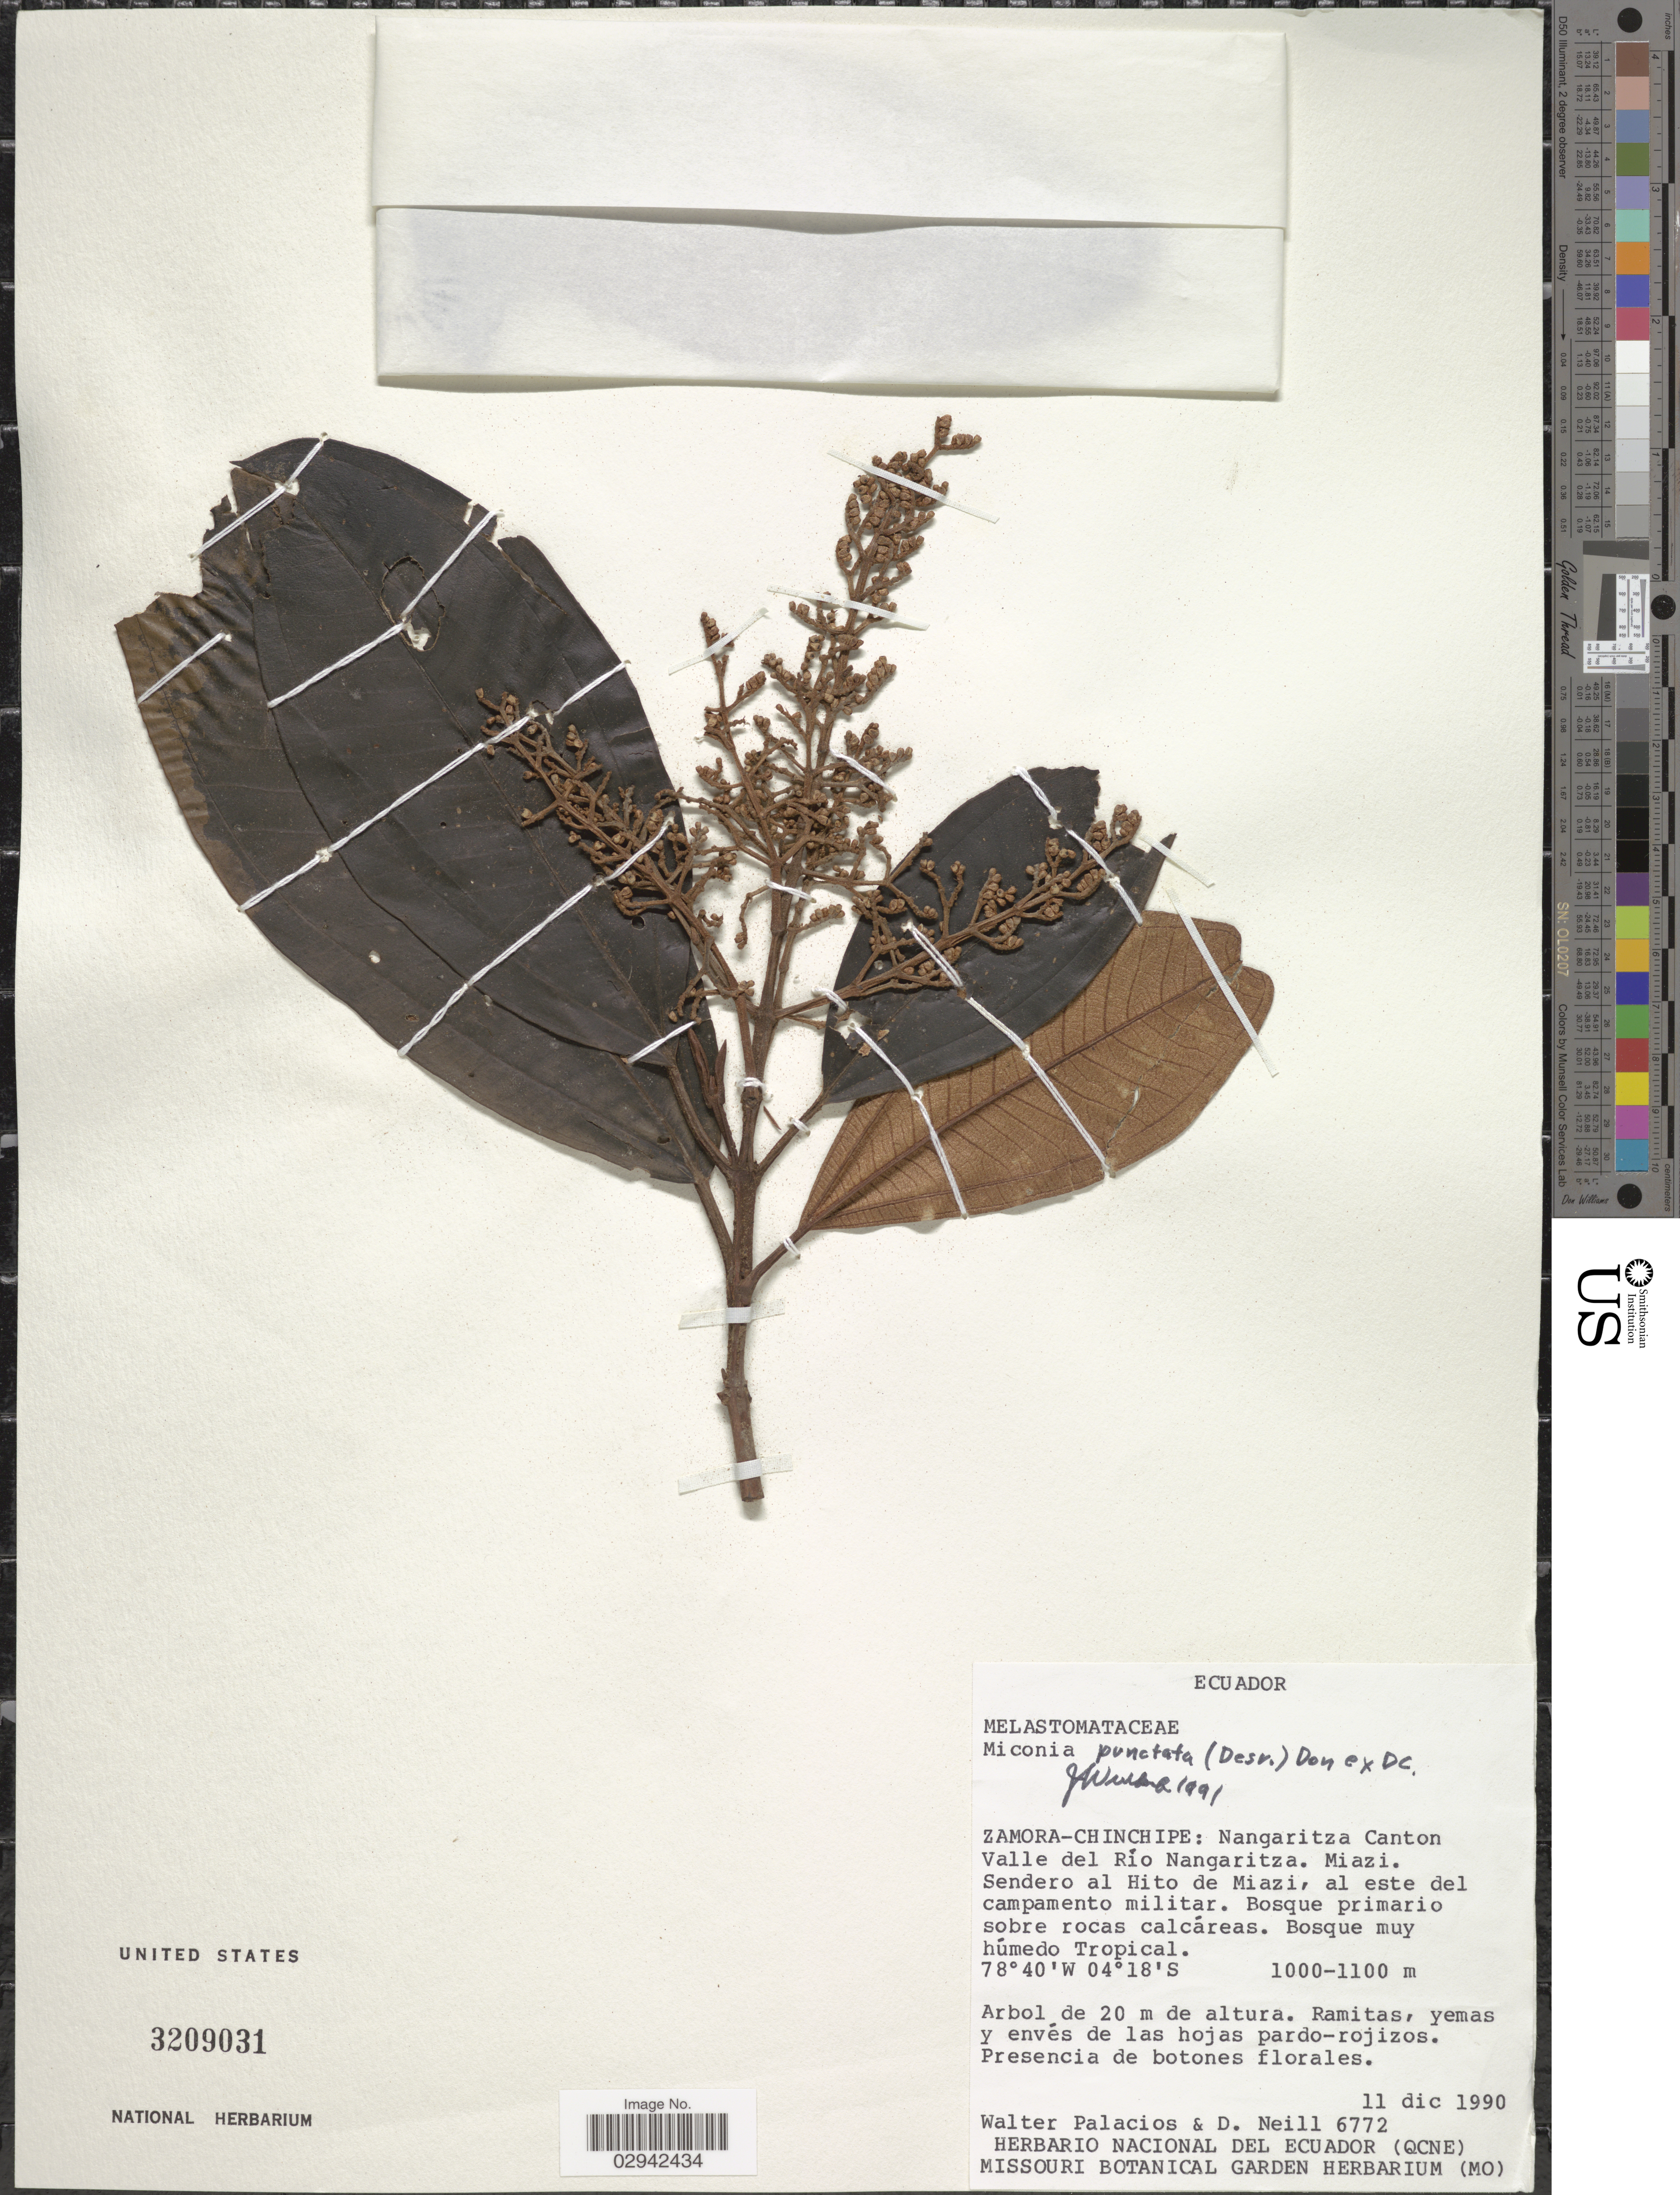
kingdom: Plantae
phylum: Tracheophyta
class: Magnoliopsida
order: Myrtales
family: Melastomataceae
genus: Miconia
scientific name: Miconia punctata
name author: (Desr.) D. Don ex DC.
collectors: W. Palacios & D. Neill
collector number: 6772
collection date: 1990-12-11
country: Ecuador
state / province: Zamora-Chinchipe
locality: Nangaritza Canton, Valle del Río Nangaritz, Miazi, Sendero al Hito de Miazi, al este del campamento militar.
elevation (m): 1000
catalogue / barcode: US 3209031